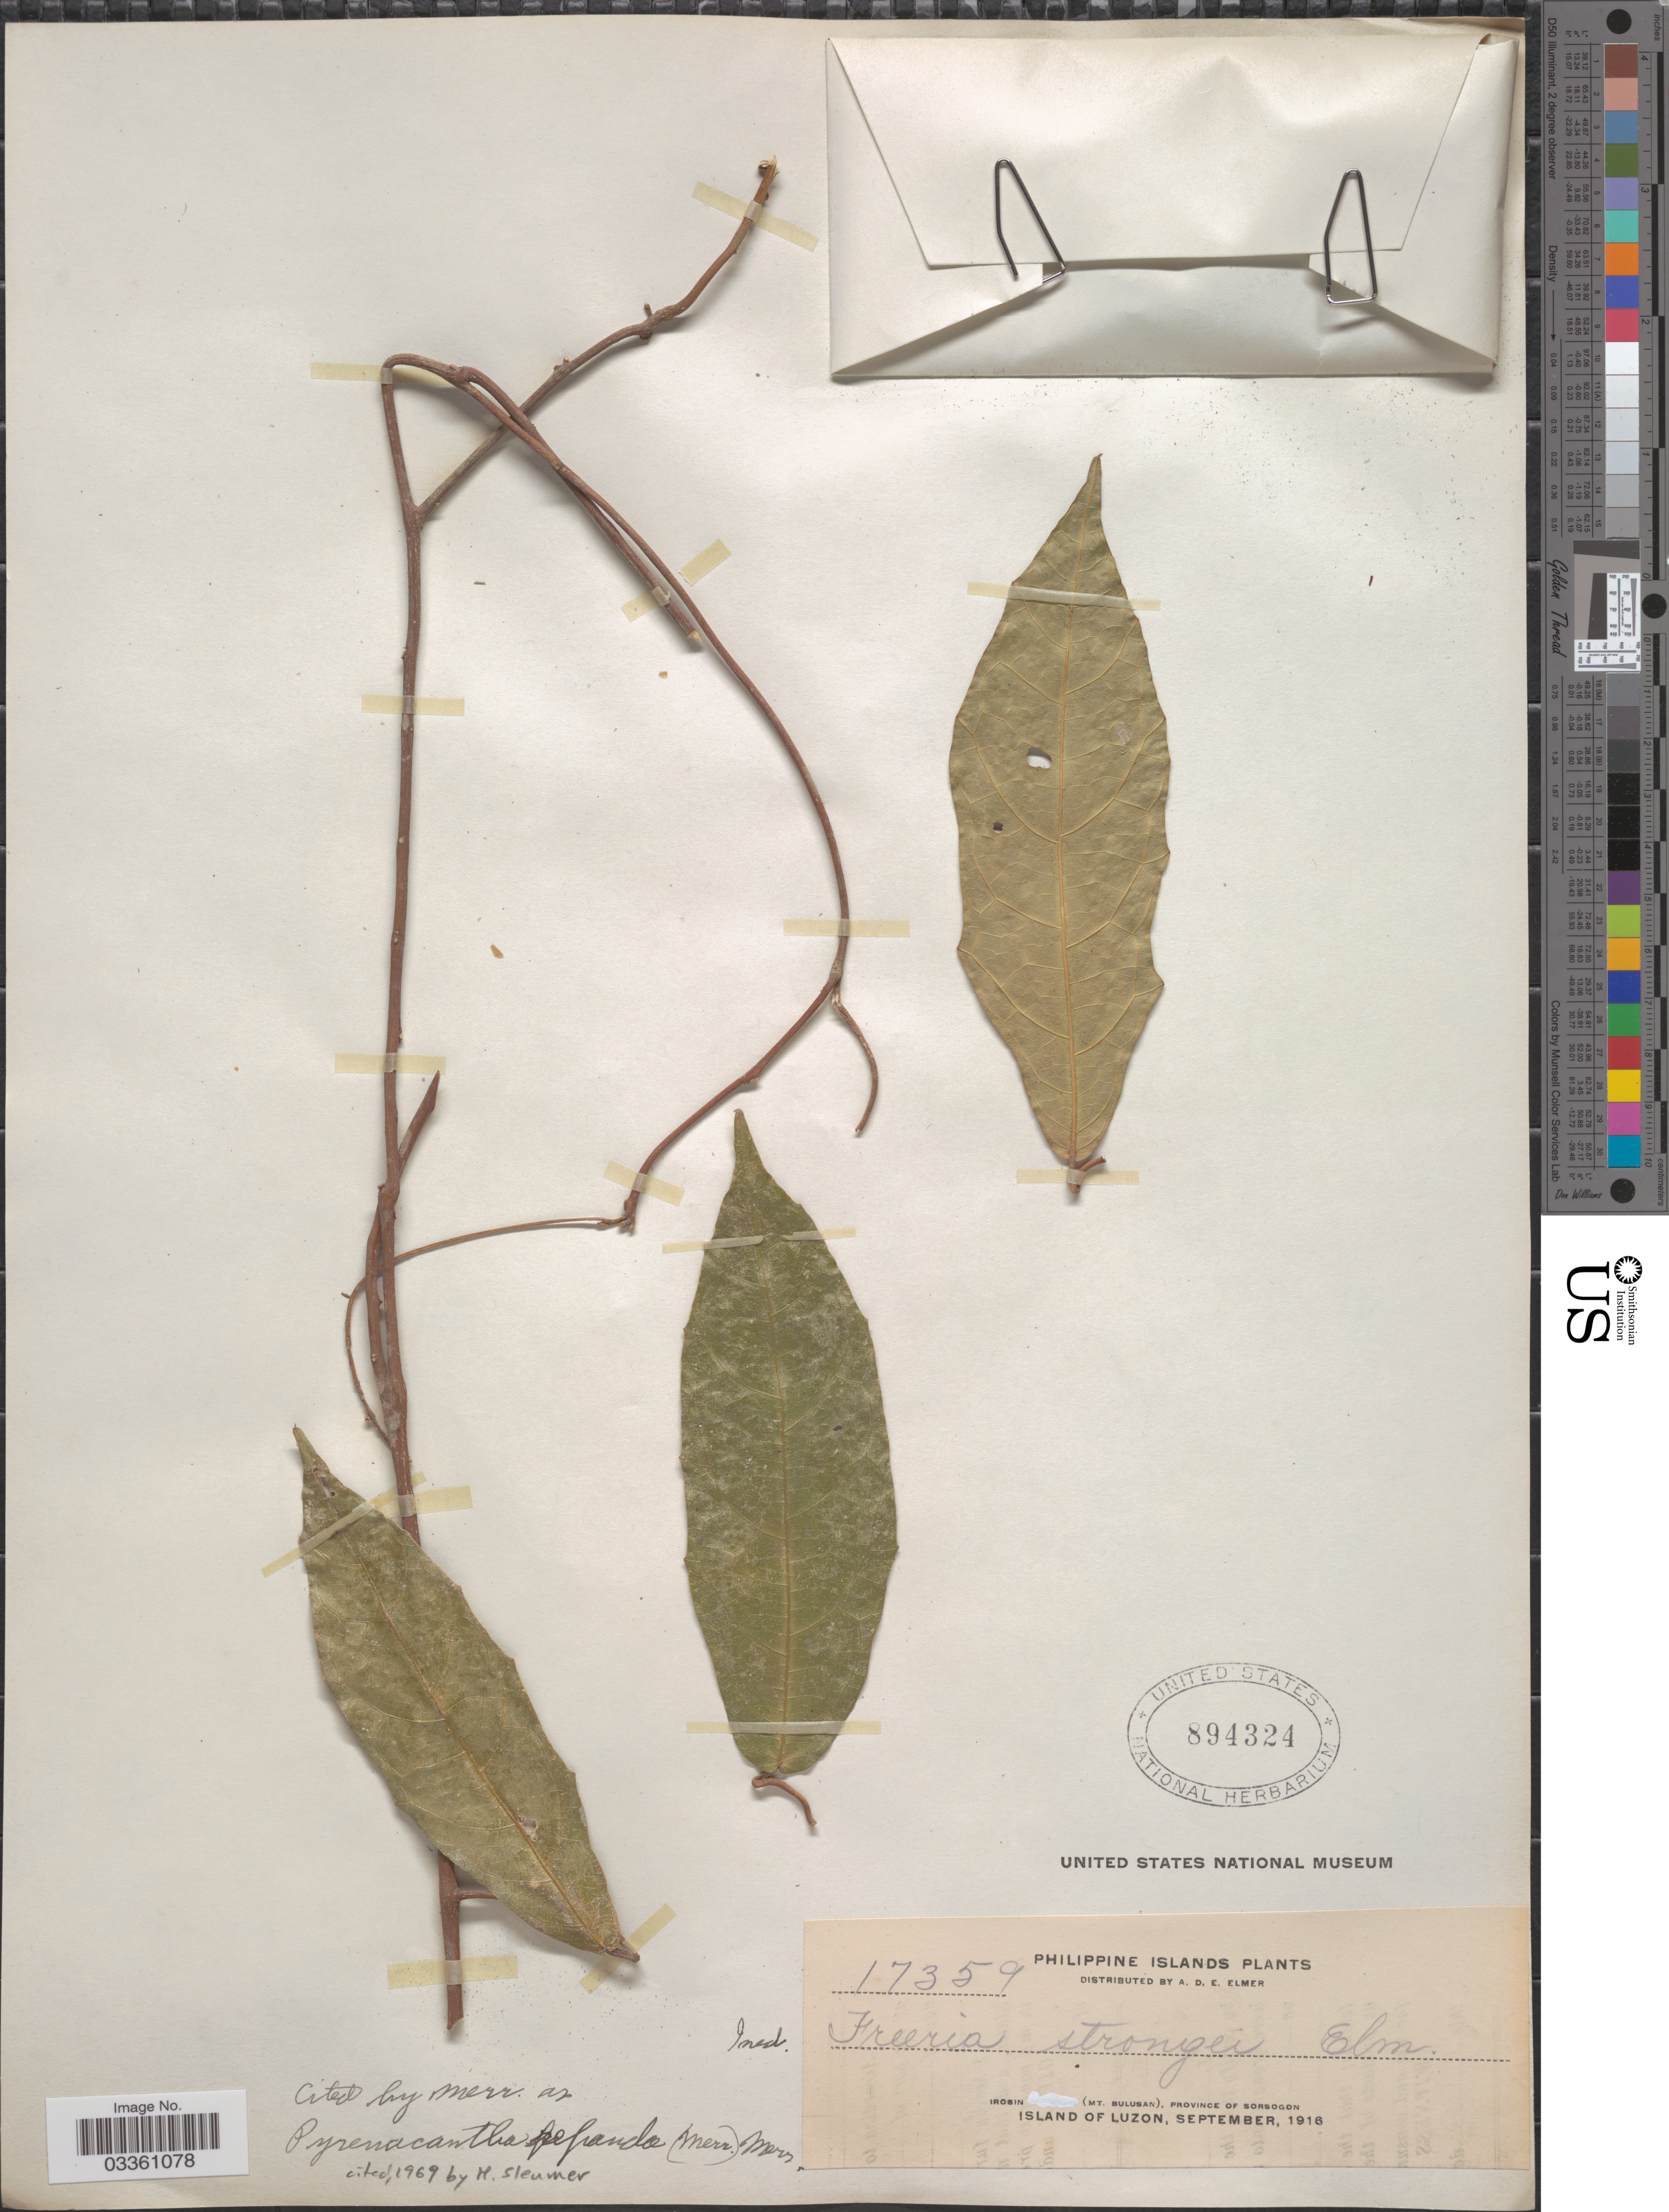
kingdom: Plantae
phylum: Tracheophyta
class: Magnoliopsida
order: Icacinales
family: Icacinaceae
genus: Pyrenacantha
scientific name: Pyrenacantha repanda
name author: (Merr.) Merr.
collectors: A. D. E. Elmer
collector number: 17359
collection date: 1916-09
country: Philippines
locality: Philippine Islands. Irosin (Mt. Bulusan), Province of Sorsogon. Island of Luzon.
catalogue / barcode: US 894324